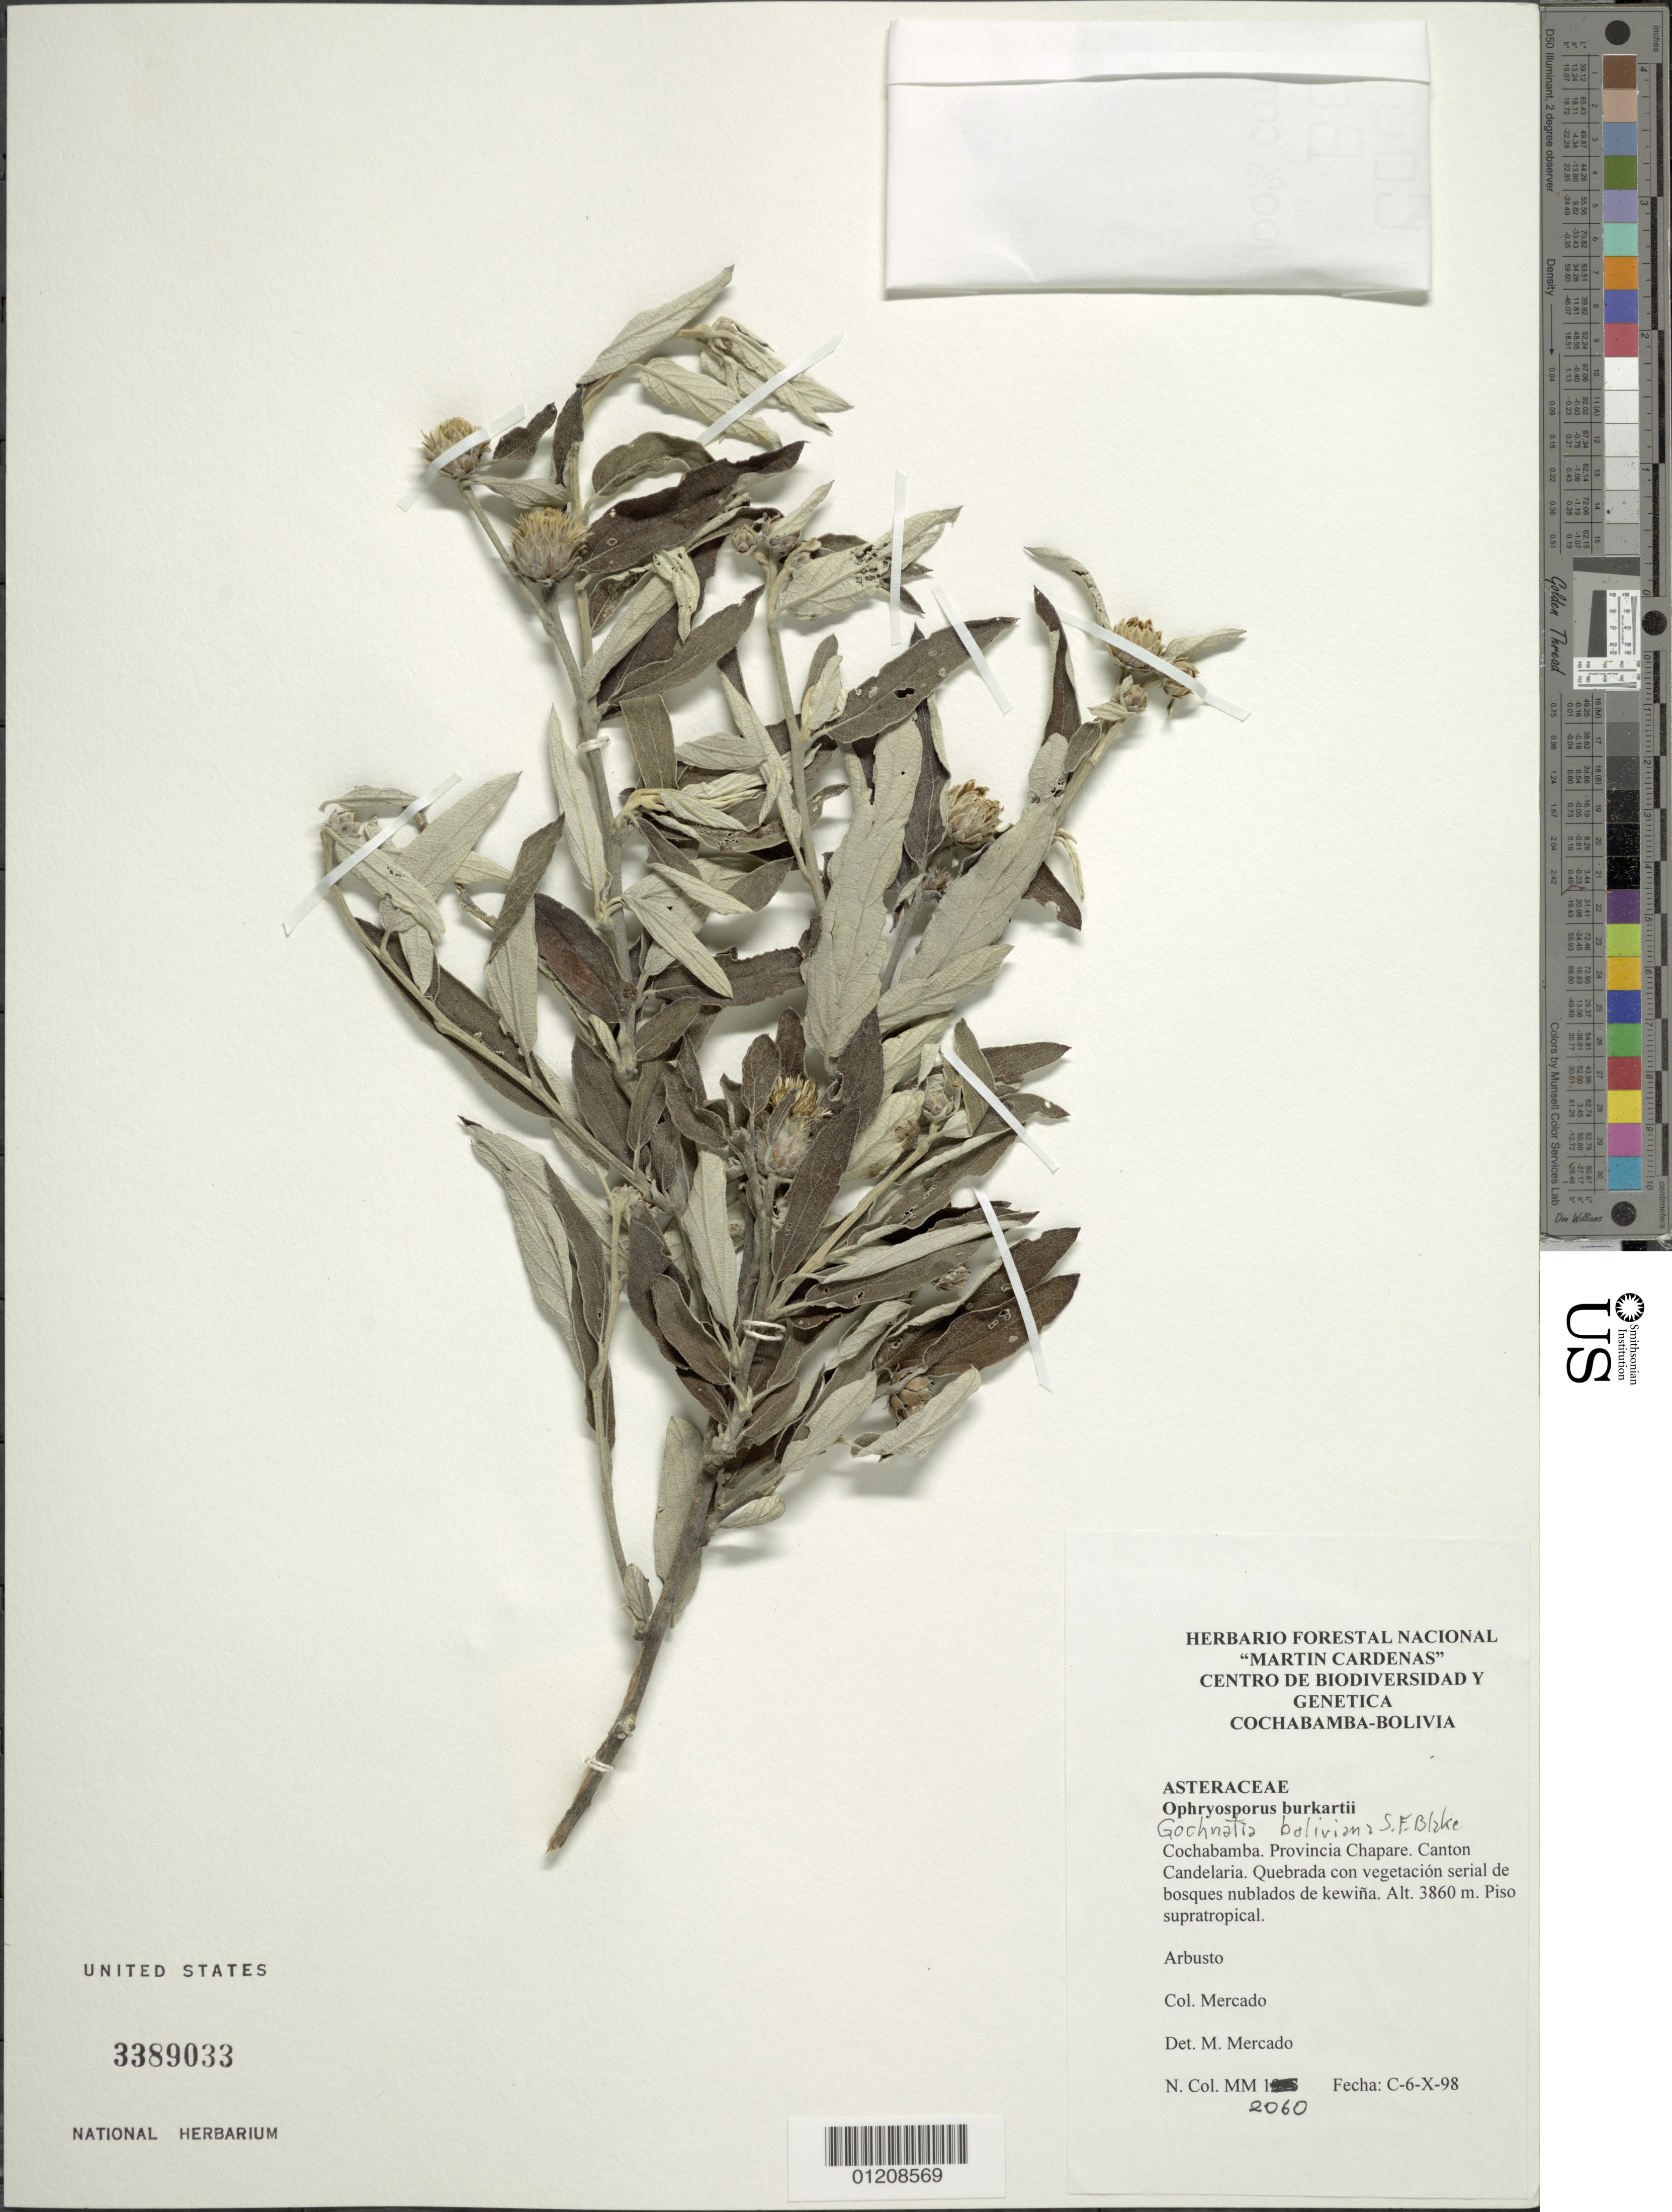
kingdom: Plantae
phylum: Tracheophyta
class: Magnoliopsida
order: Asterales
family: Asteraceae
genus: Gochnatia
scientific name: Gochnatia boliviana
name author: S.F. Blake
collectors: N. Mercado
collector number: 2060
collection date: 1998-10-06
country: Bolivia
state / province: Cochabamba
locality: Prov. Chapare. Canton Candelaria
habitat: Quebrada con vegetacion serial de bosques nublados de kewina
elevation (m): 3860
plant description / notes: Piso supatropical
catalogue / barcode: US 3389033